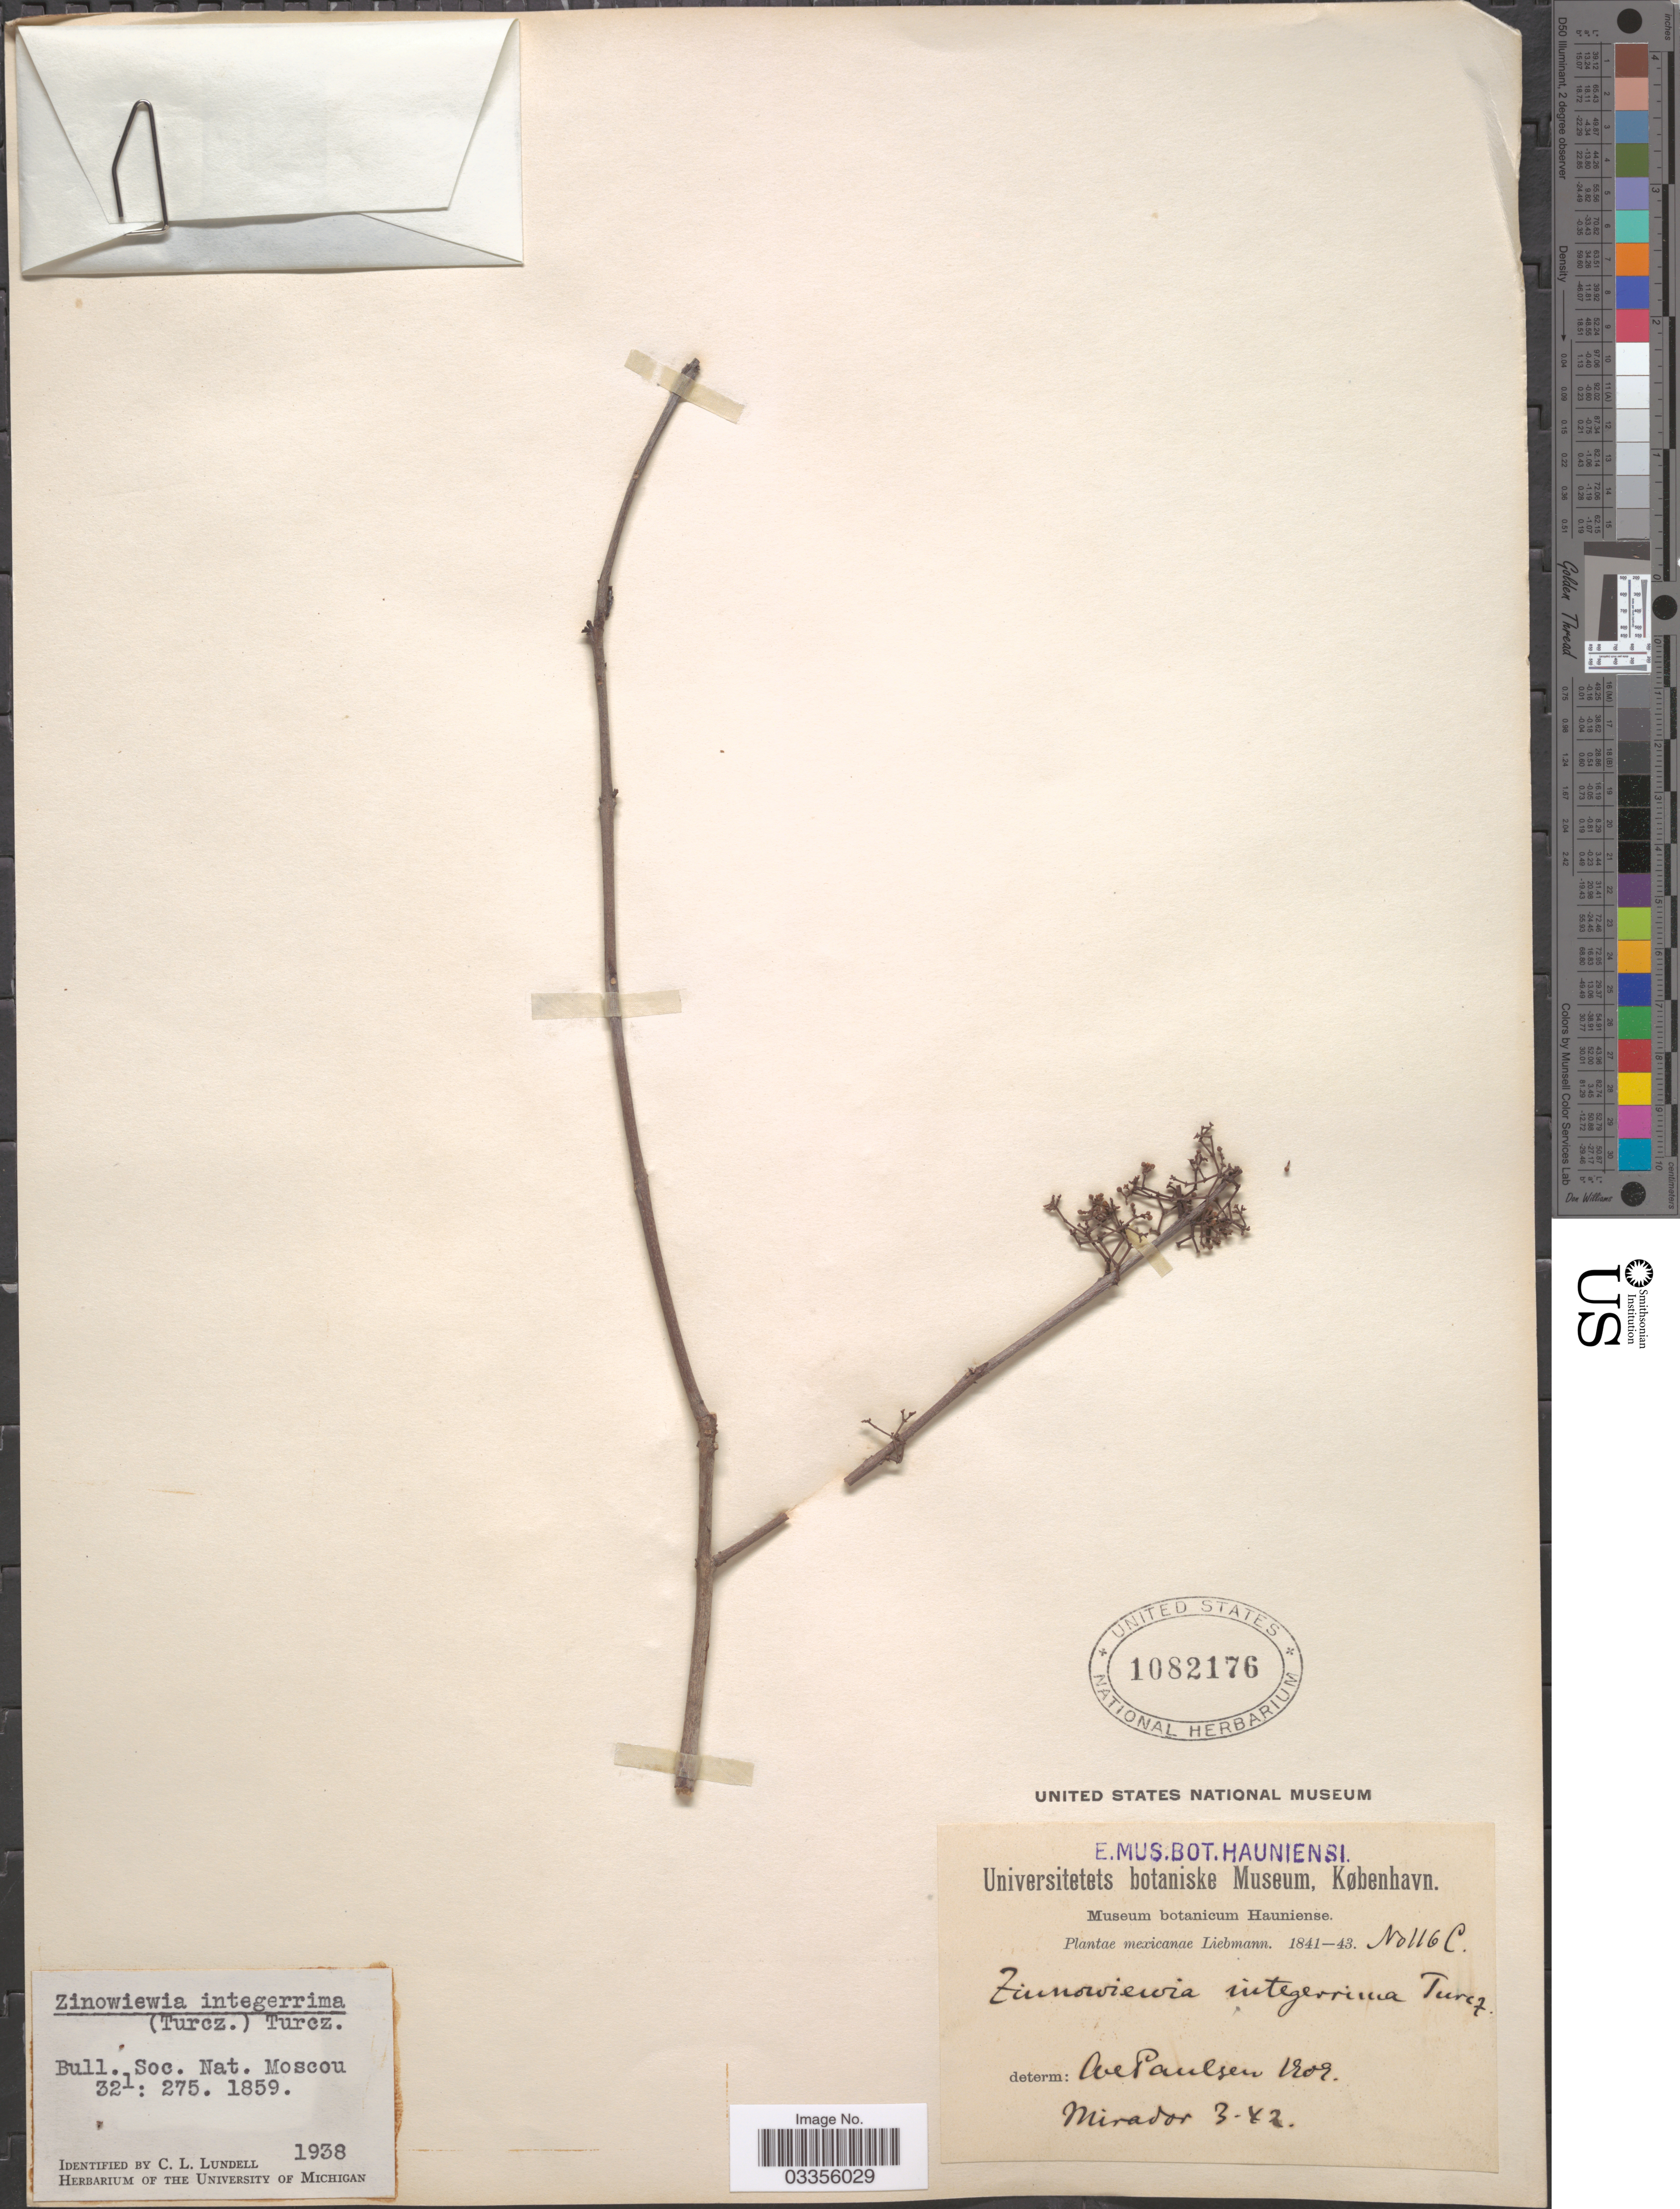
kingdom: Plantae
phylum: Tracheophyta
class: Magnoliopsida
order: Celastrales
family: Celastraceae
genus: Zinowiewia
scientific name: Zinowiewia integerrima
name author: (Turcz.) Turcz.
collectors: Liebmann, --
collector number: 116C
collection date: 1842-03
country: Mexico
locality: Mirador.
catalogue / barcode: US 1082176